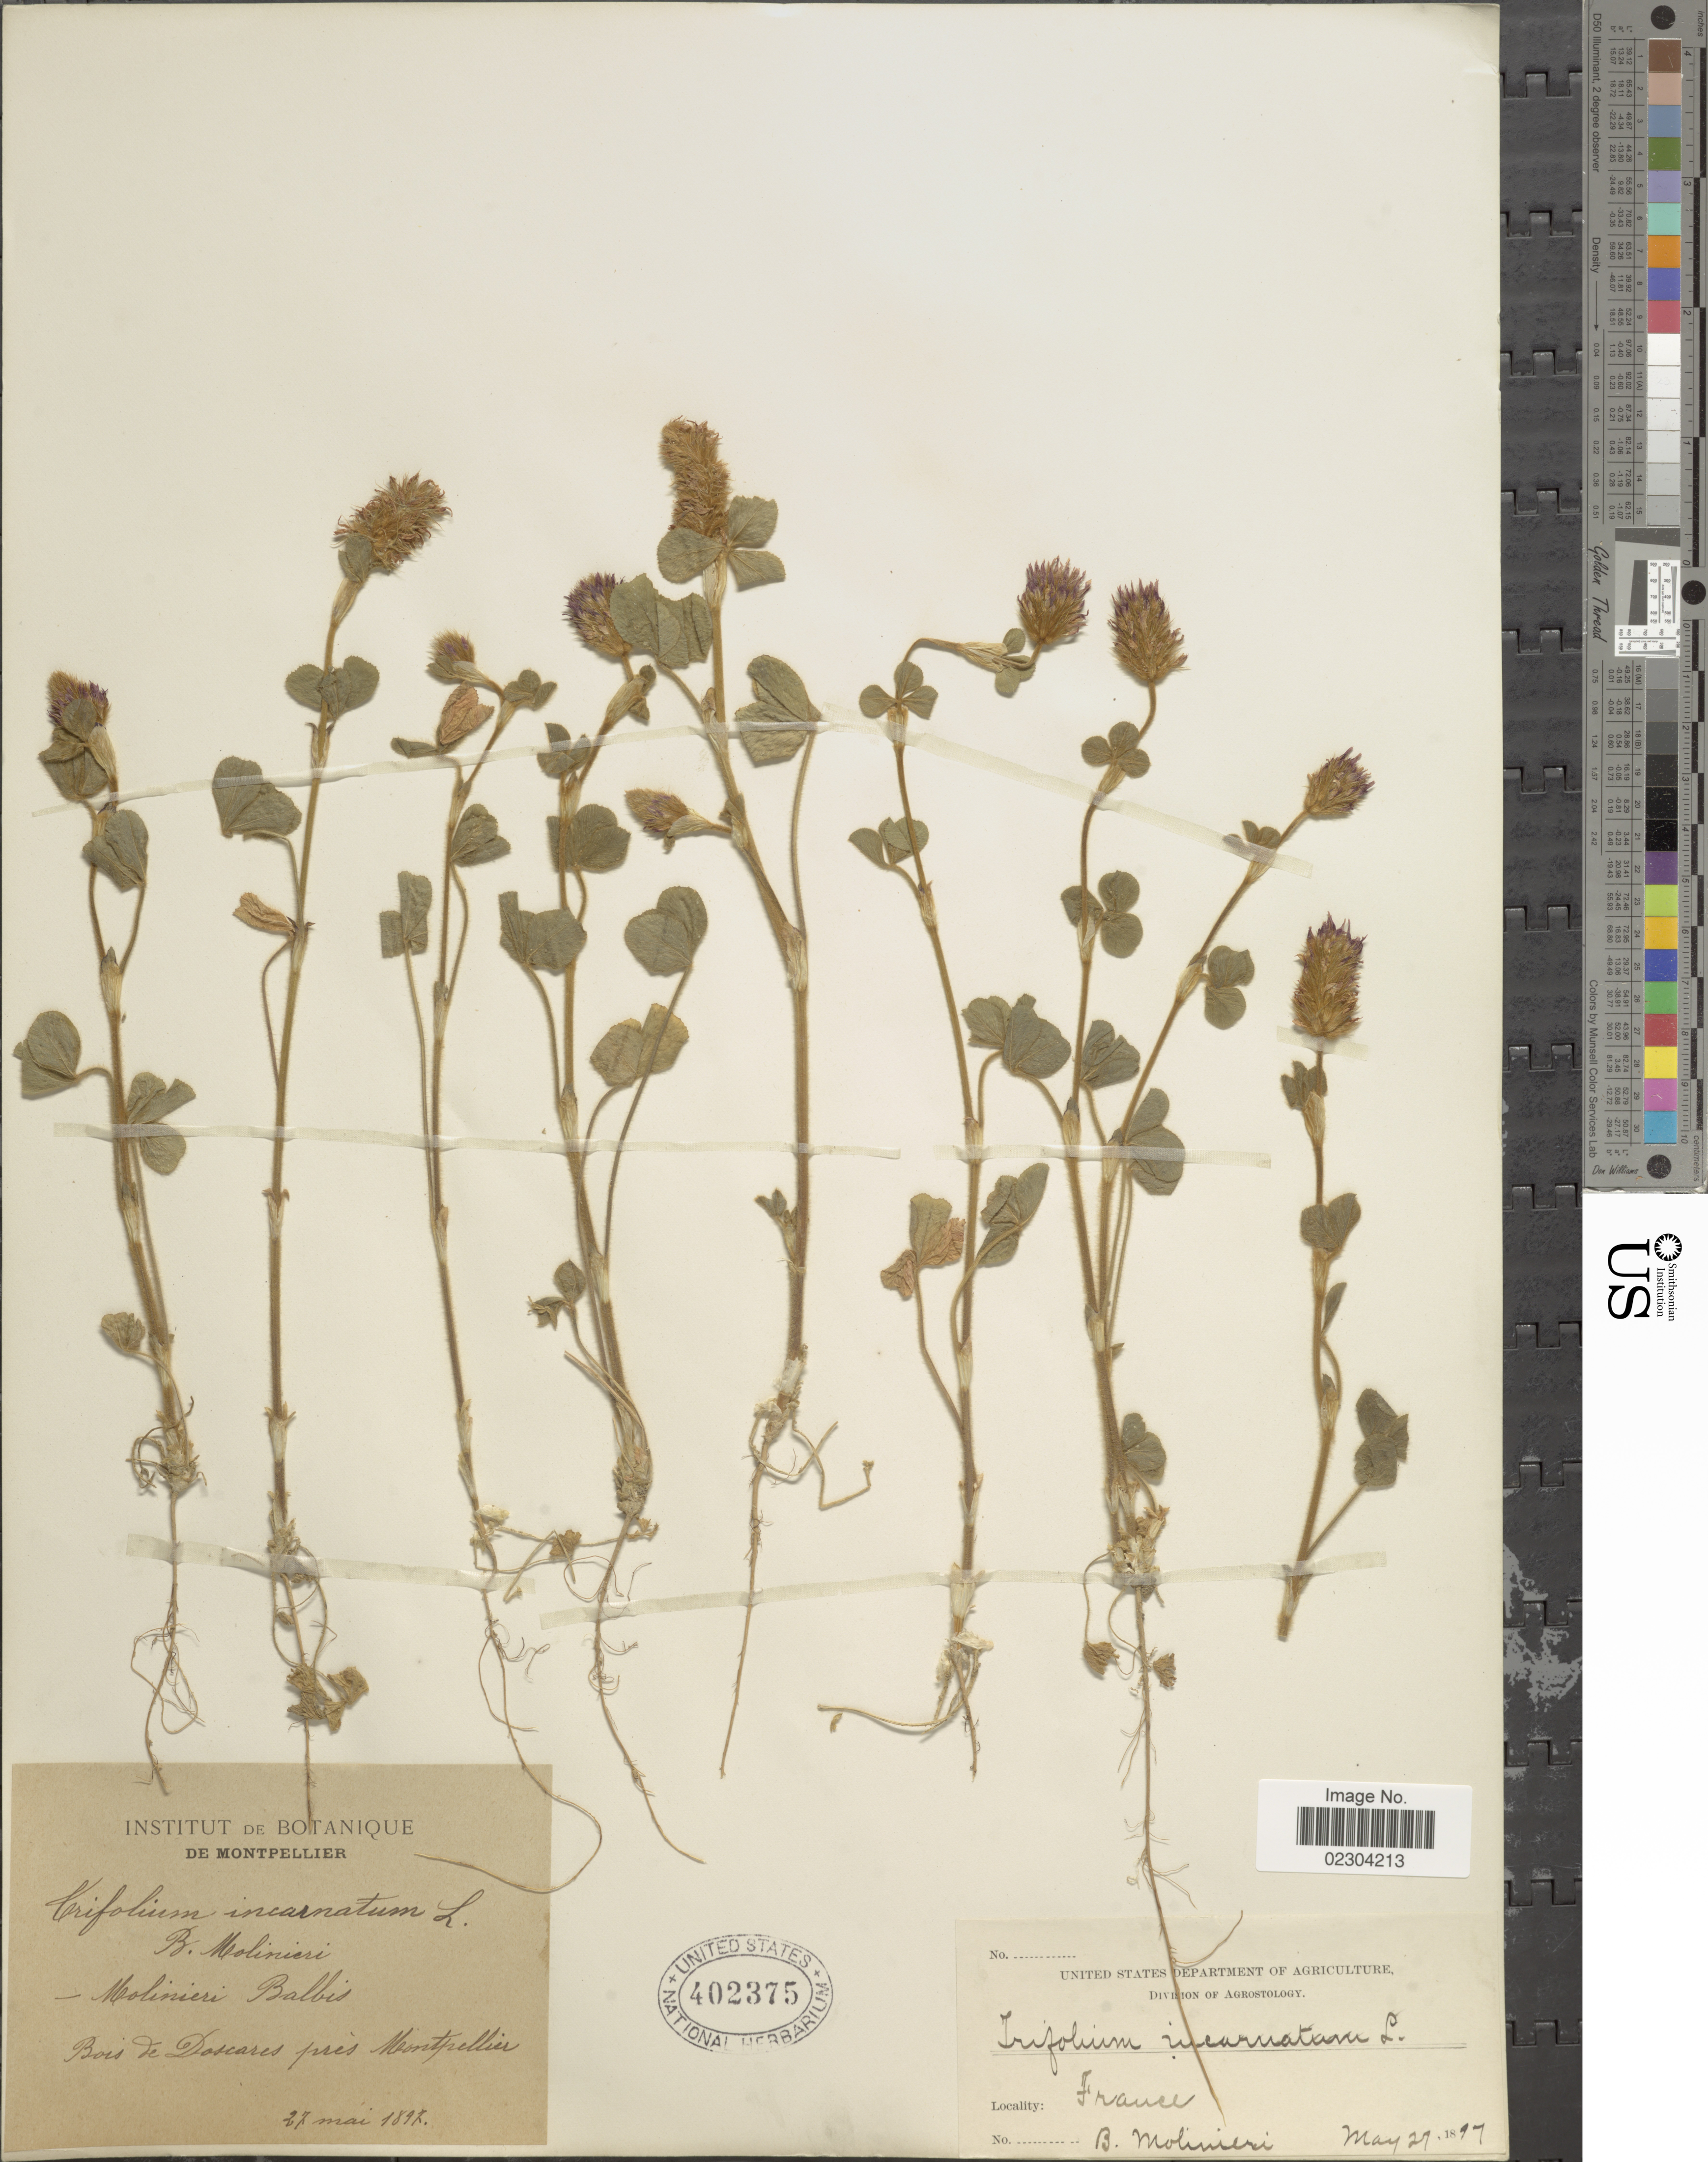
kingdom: Plantae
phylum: Tracheophyta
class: Magnoliopsida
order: Fabales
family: Fabaceae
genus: Trifolium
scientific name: Trifolium incarnatum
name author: L.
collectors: B. Molinieri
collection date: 1897-05-27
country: France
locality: Bois de Dosiares pres Montpellier [interpreted]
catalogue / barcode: US 402375